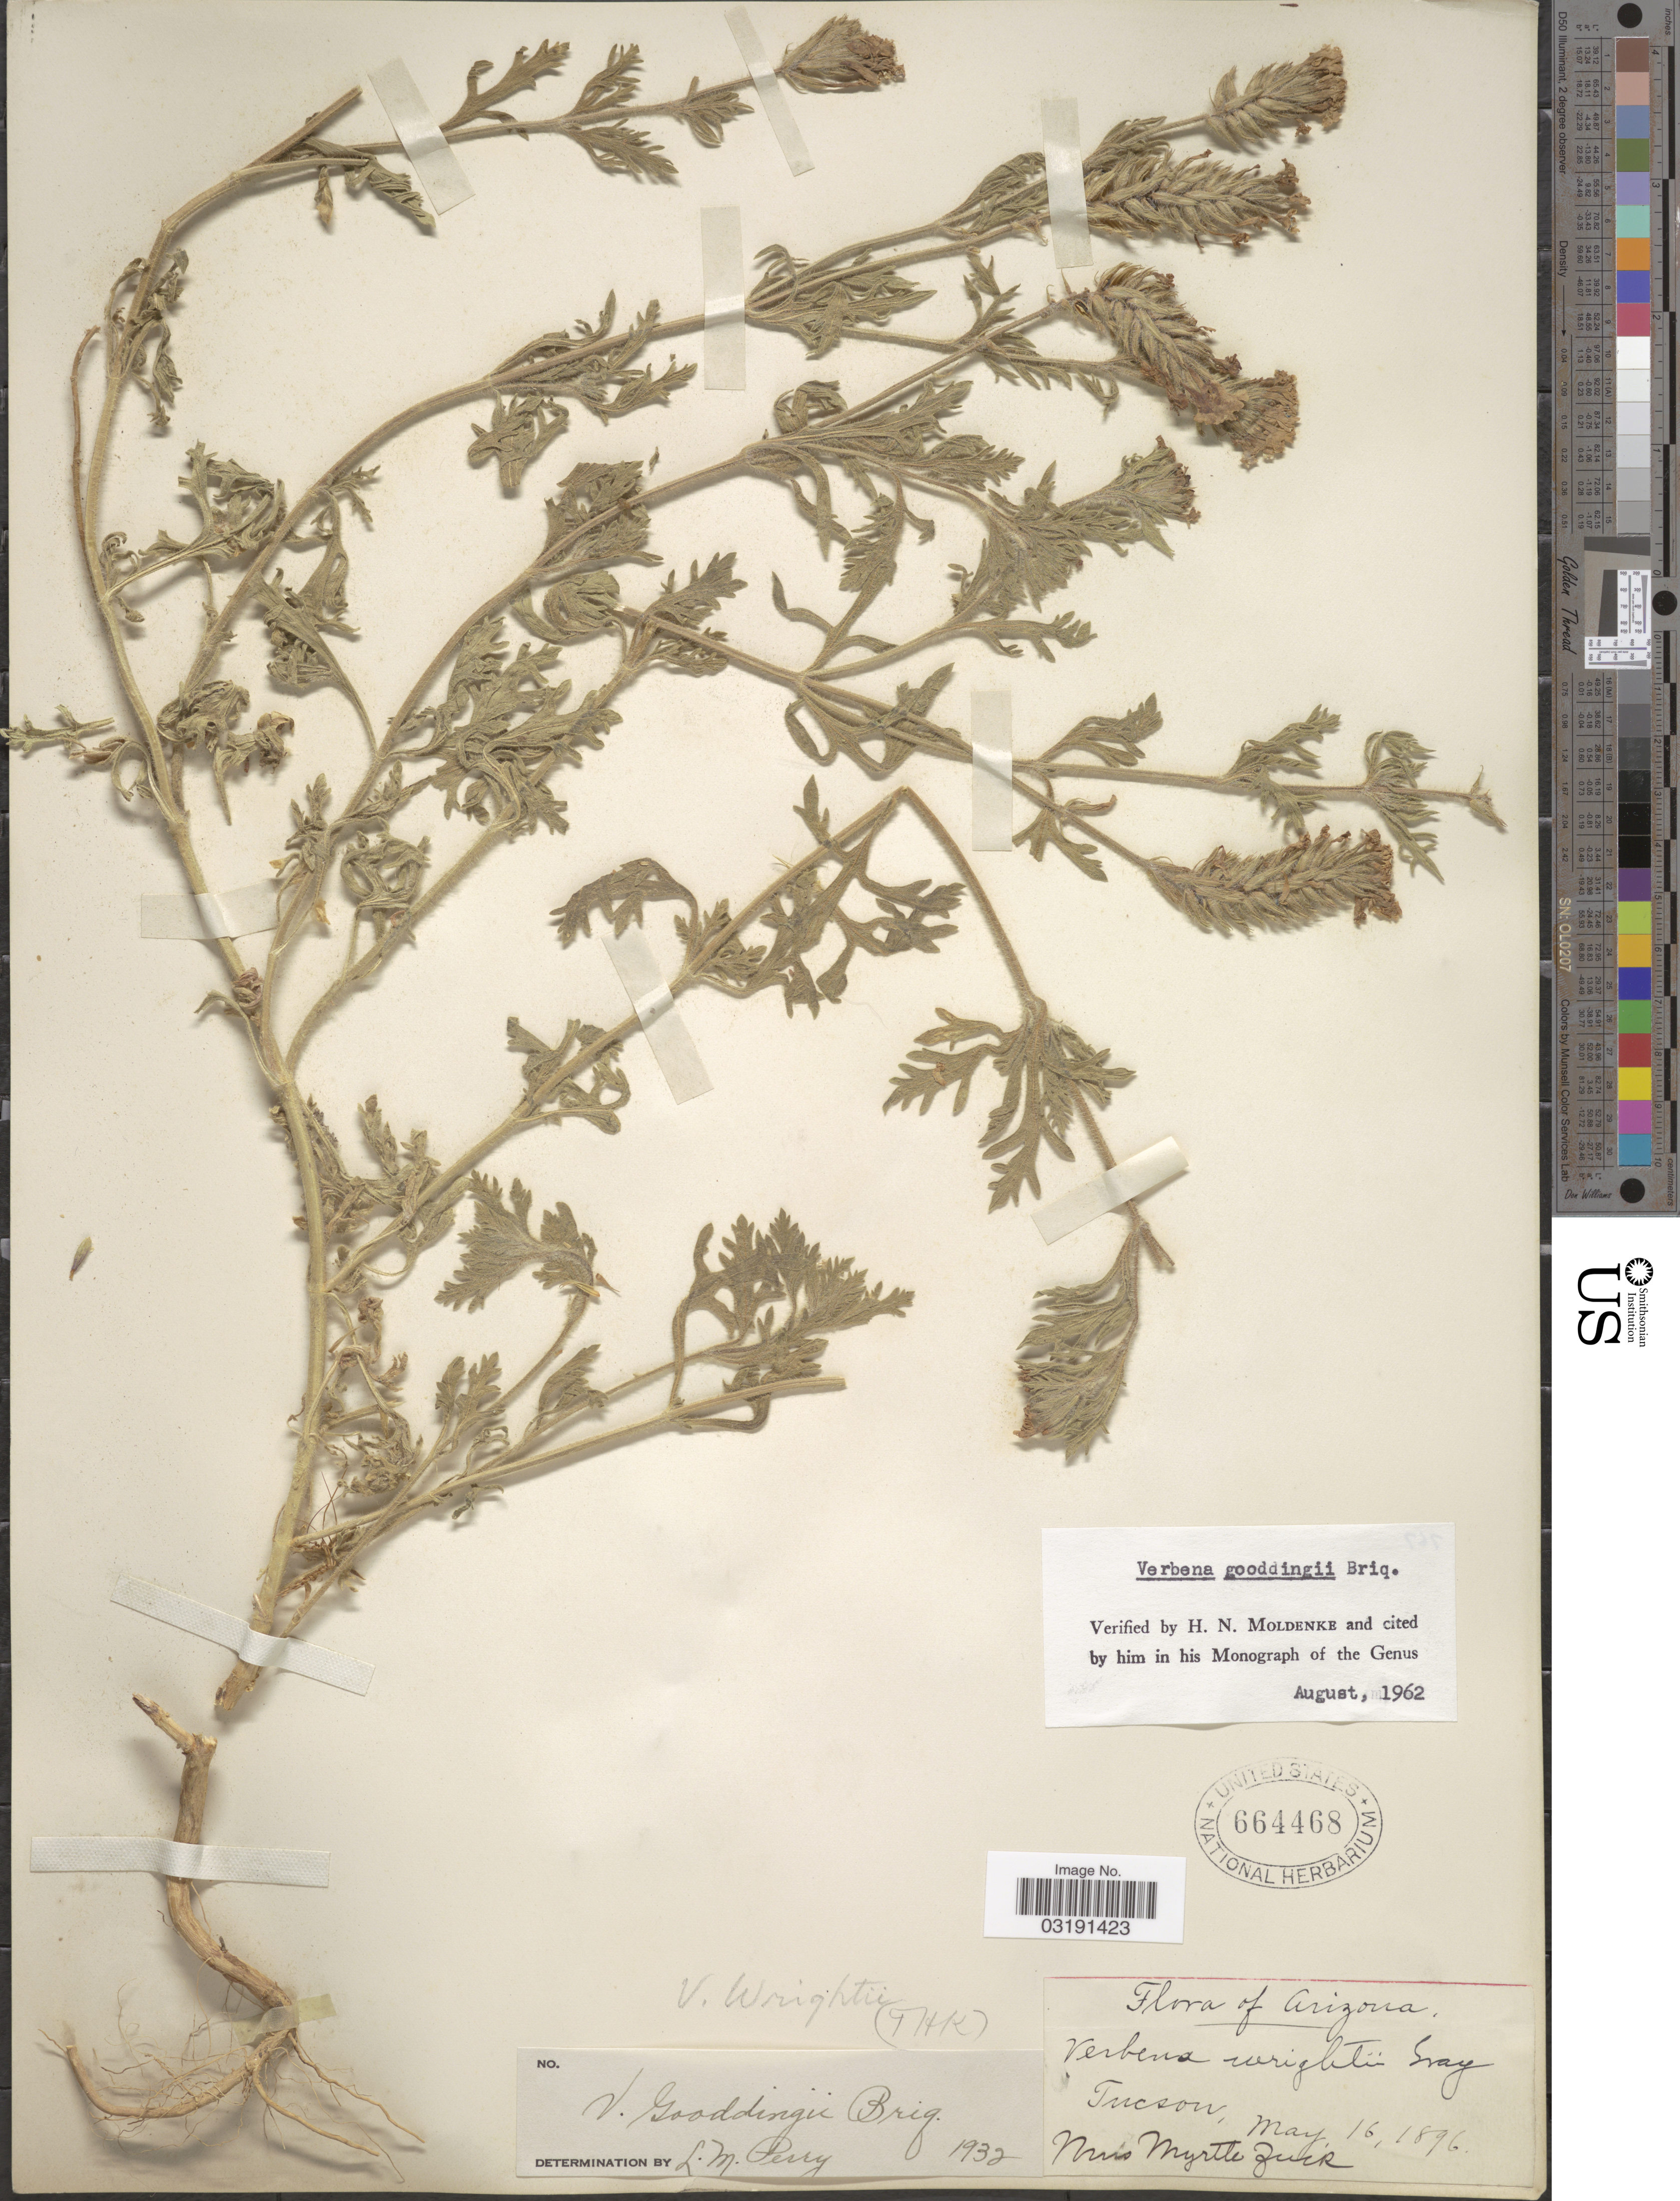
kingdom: Plantae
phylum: Tracheophyta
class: Magnoliopsida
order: Lamiales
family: Verbenaceae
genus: Verbena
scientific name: Verbena gooddingii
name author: Briq.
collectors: M. Zuck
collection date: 1896-05-16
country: United States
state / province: Arizona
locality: Tucson.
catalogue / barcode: US 664468